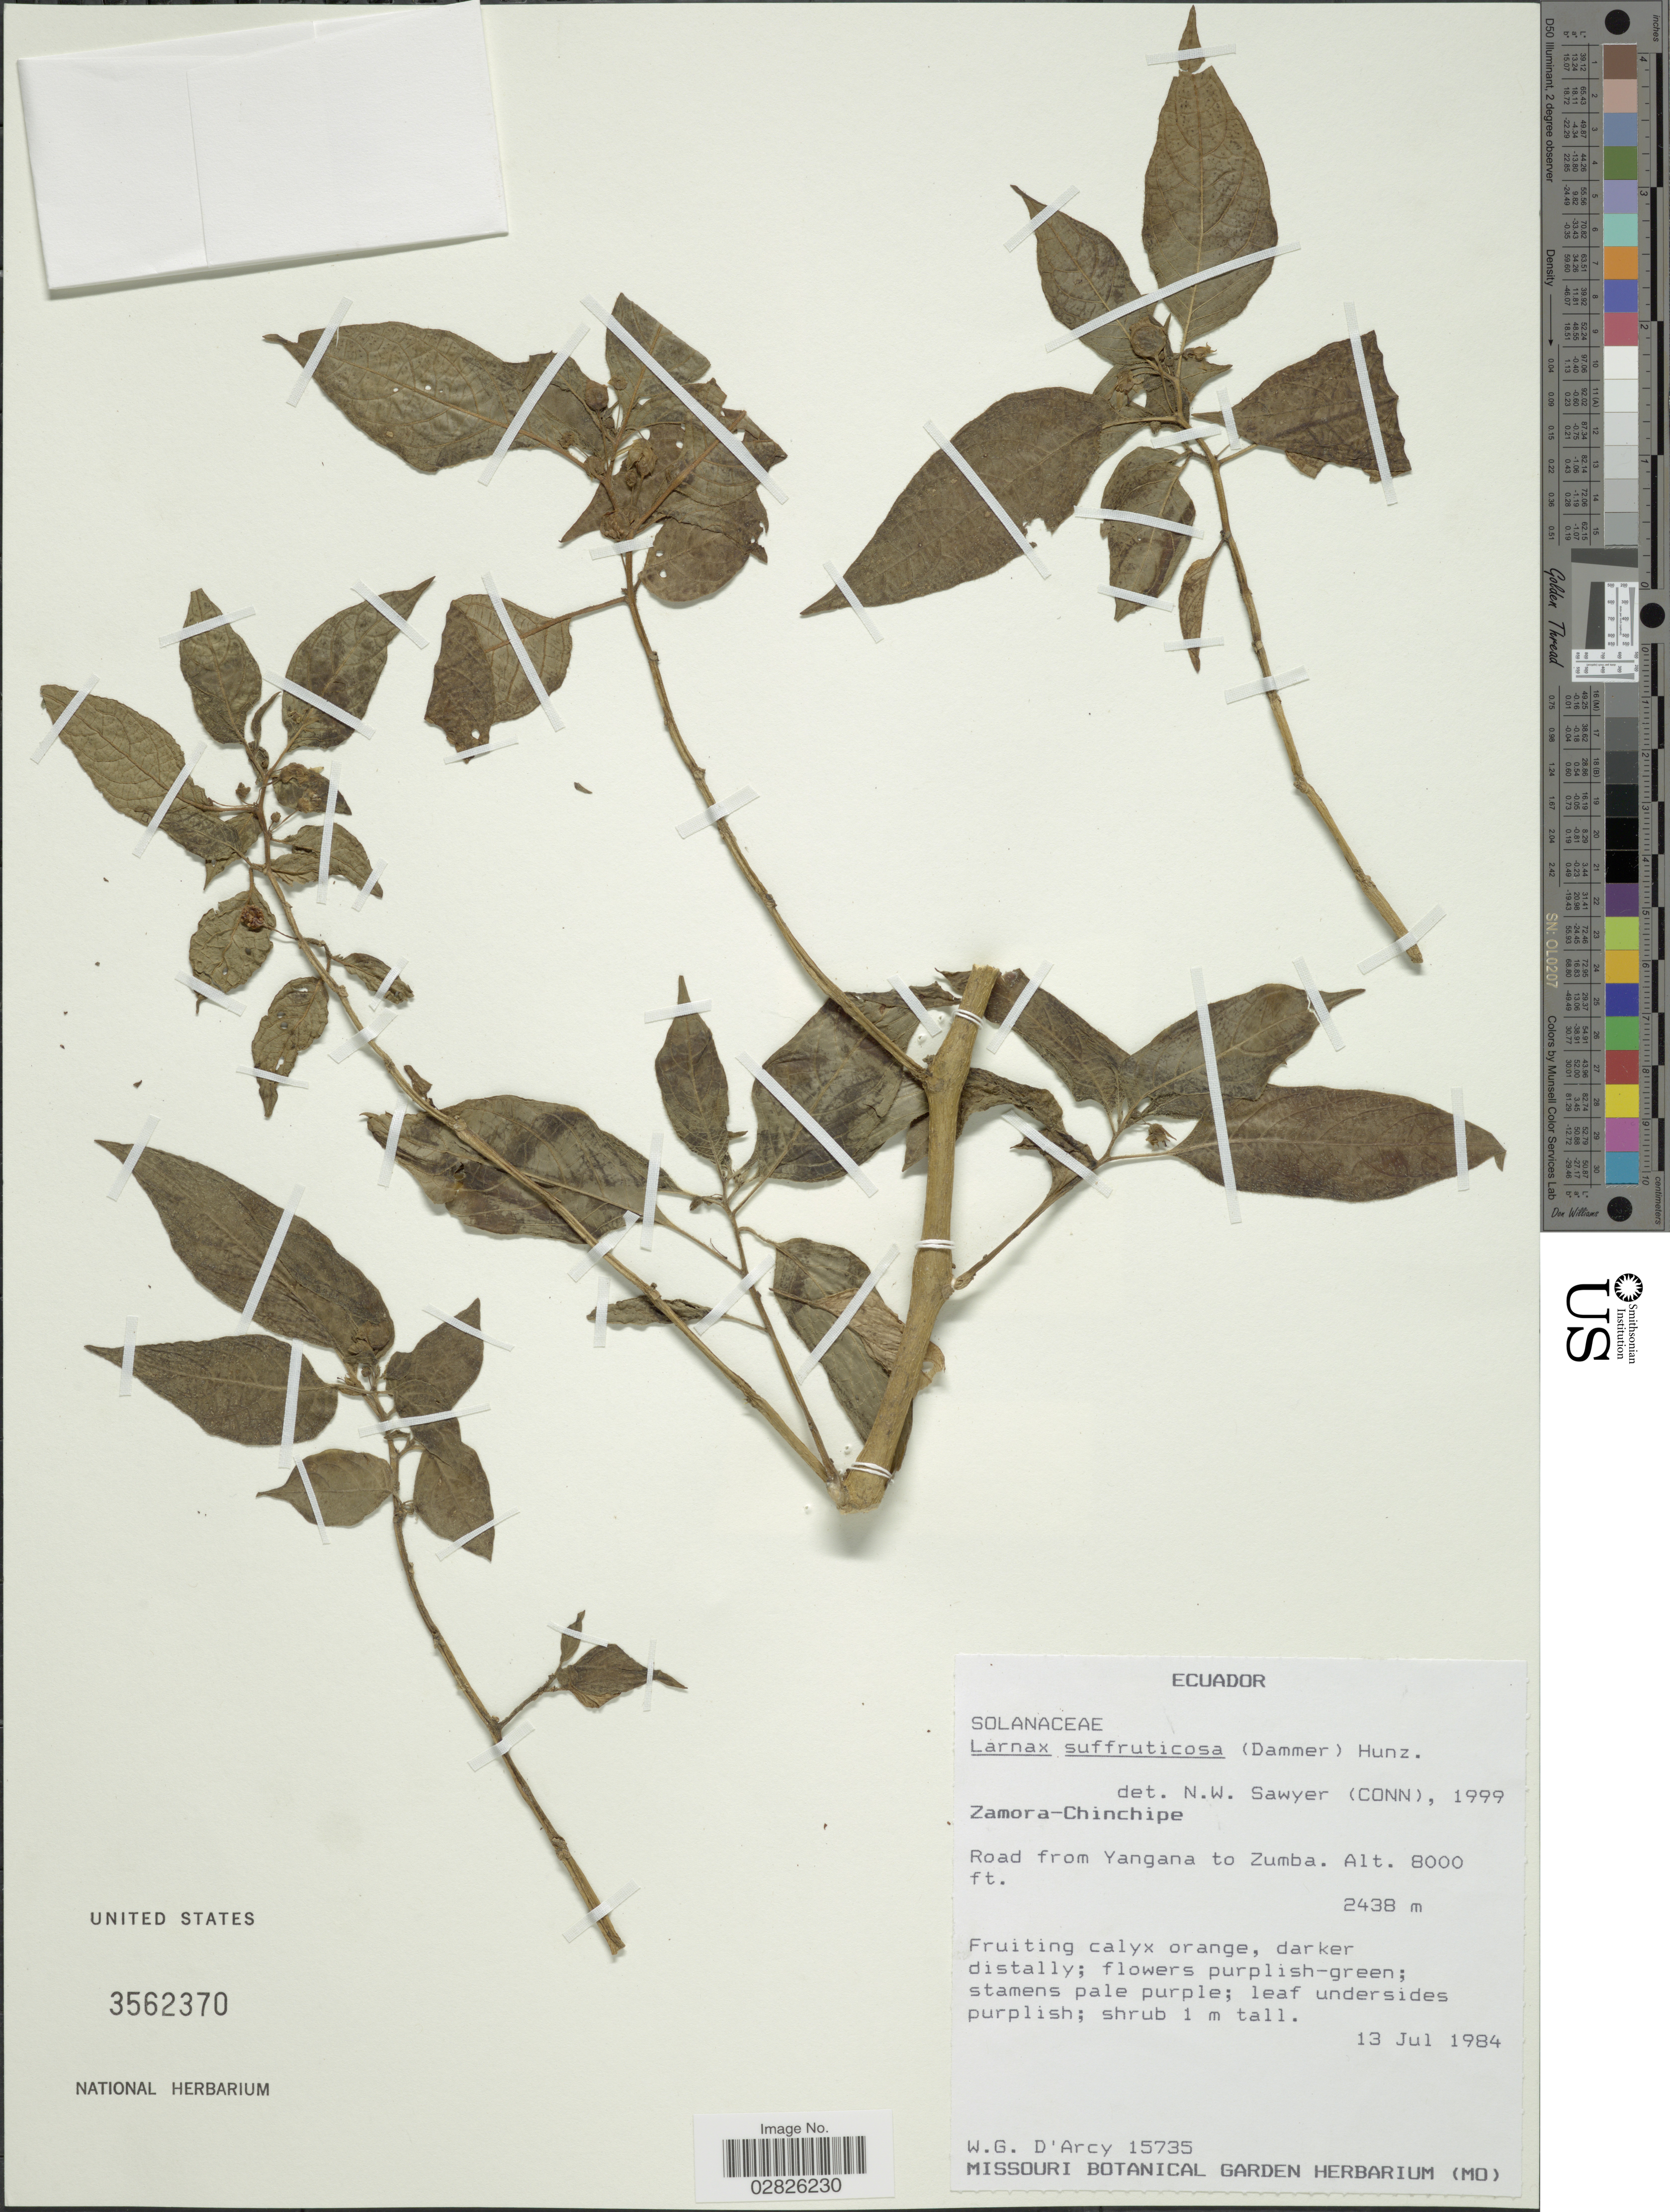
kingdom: Plantae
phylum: Tracheophyta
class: Magnoliopsida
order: Solanales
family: Solanaceae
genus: Quincula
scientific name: Quincula suffruticosa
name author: (Dammer) Hunz.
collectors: W. G. D'Arcy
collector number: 15735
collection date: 1984-07-13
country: Ecuador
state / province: Zamora-Chinchipe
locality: Road from Yangana to Zumba.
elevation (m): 2438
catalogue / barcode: US 3562370